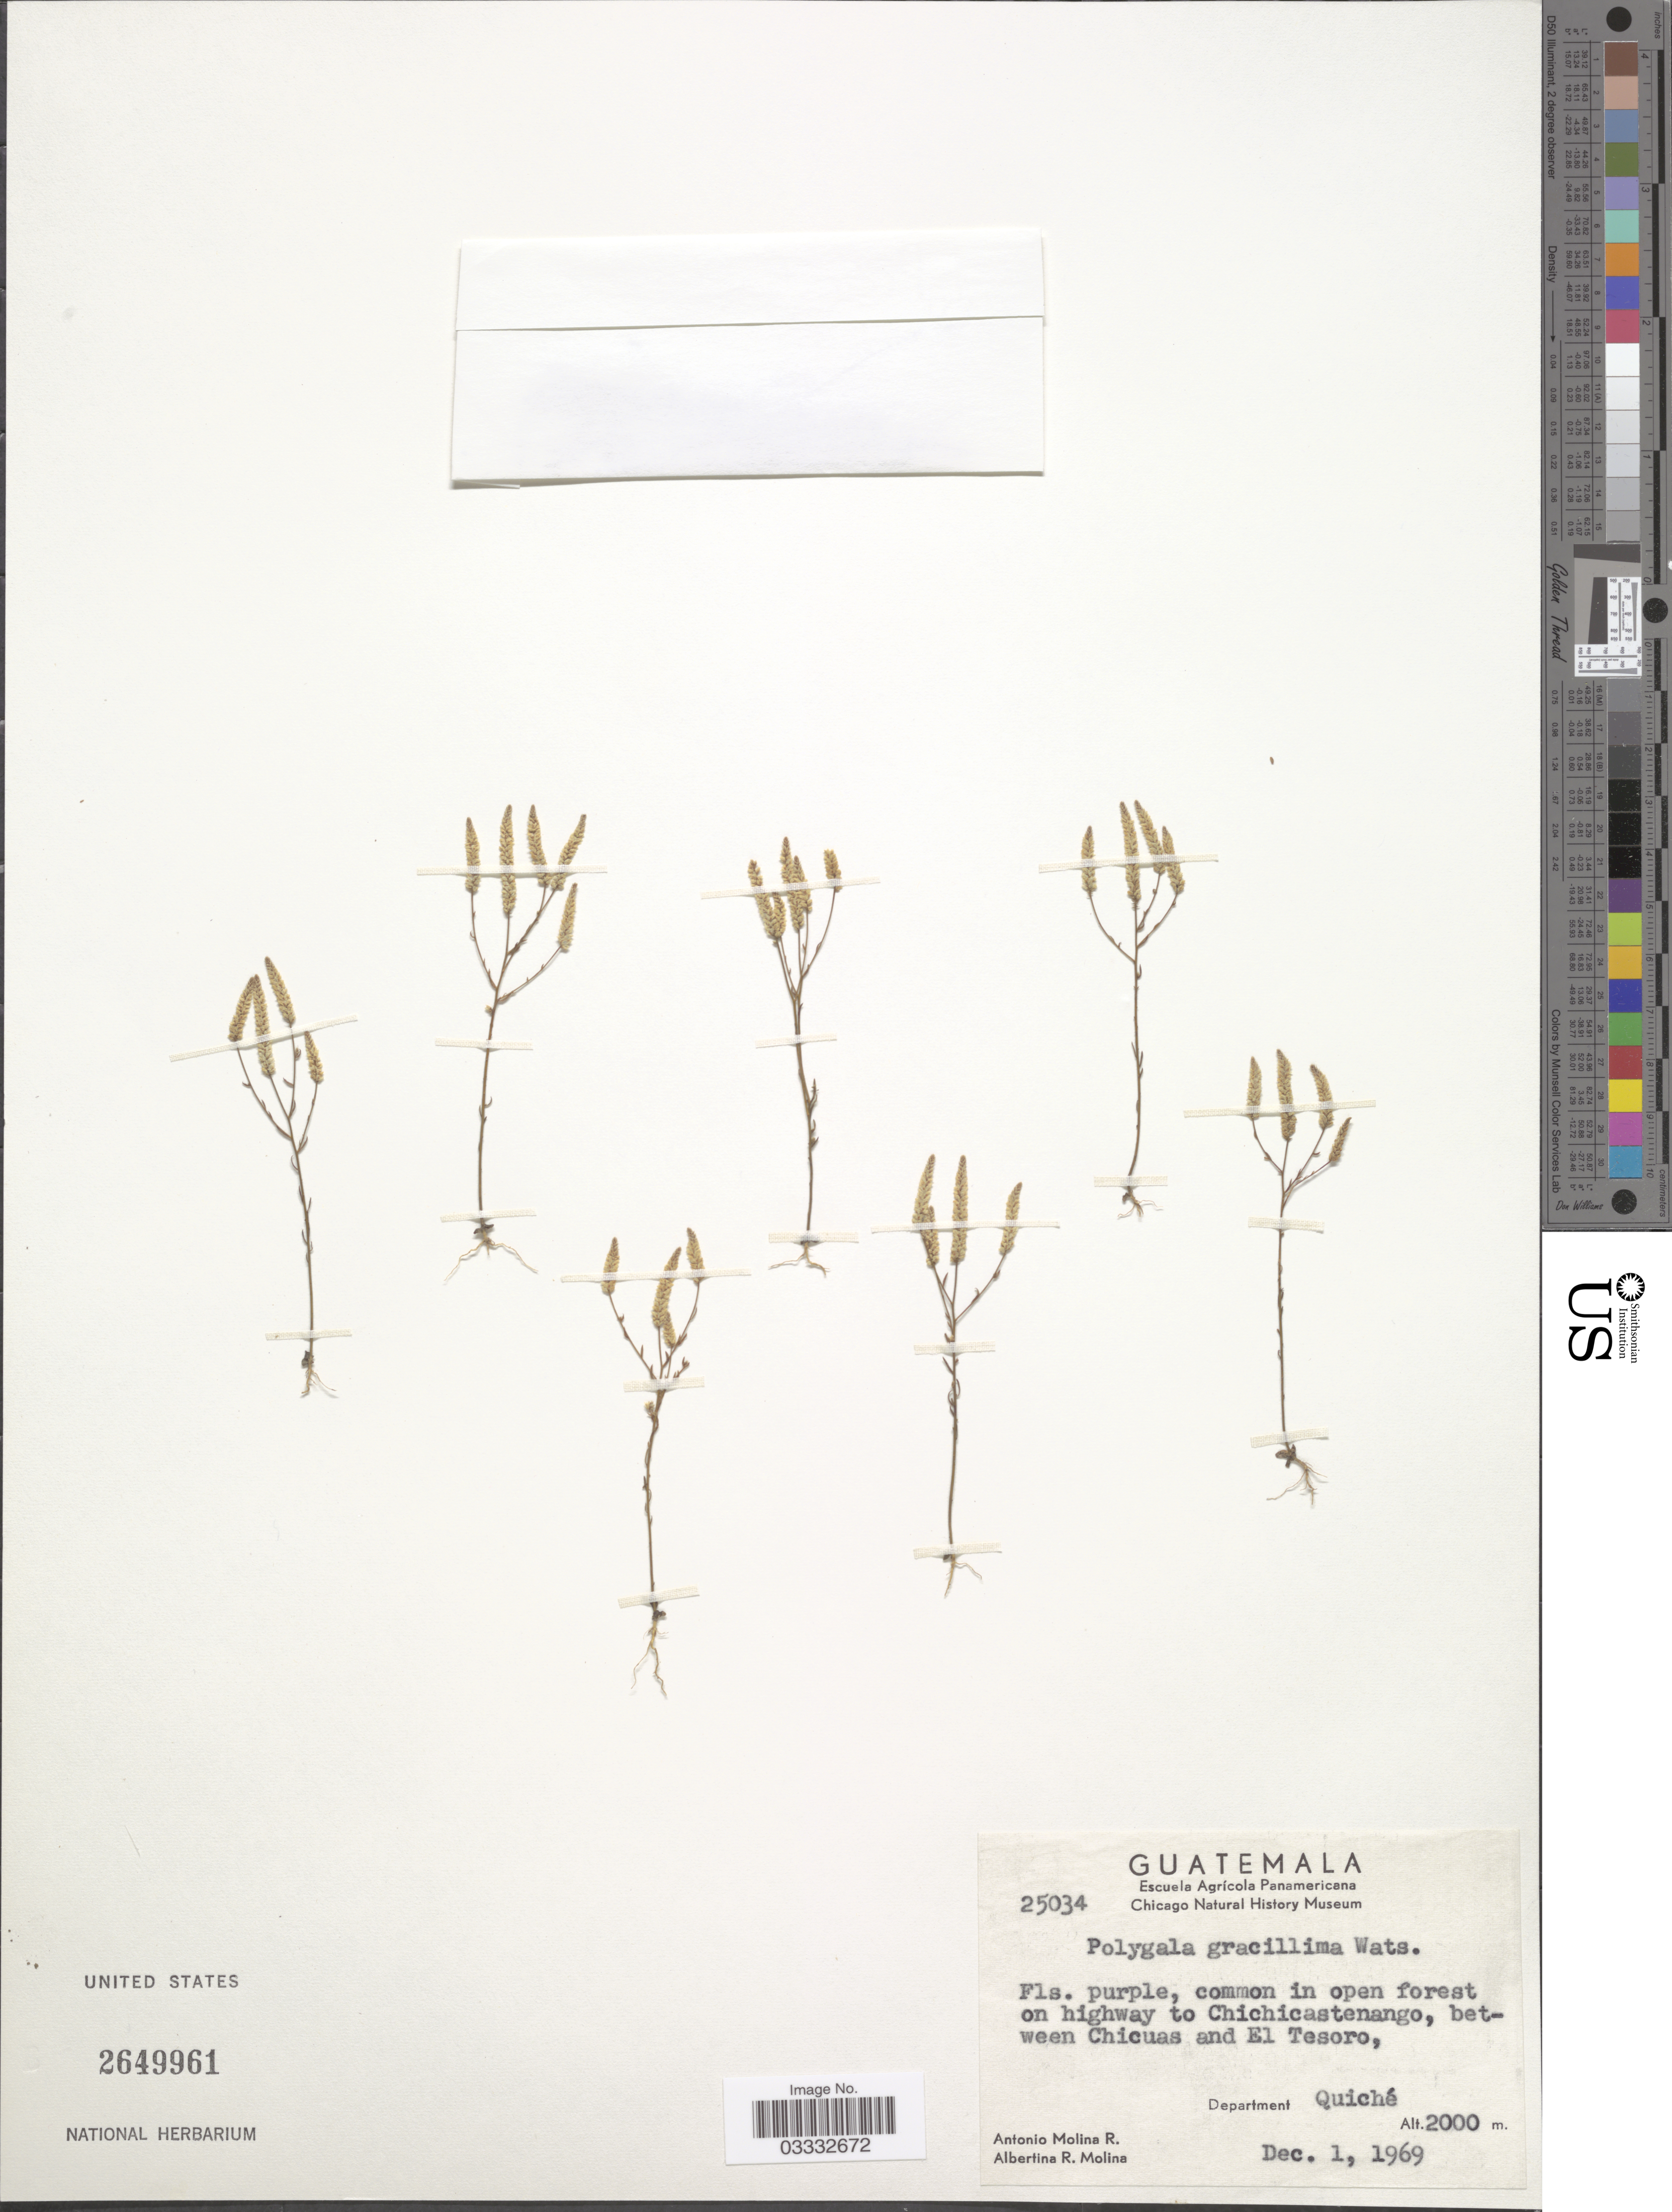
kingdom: Plantae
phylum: Tracheophyta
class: Magnoliopsida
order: Fabales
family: Polygalaceae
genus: Polygala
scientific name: Polygala gracillima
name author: S. Watson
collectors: A. Molina R. & A. R. Molina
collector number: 25034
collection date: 1969-12-01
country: Guatemala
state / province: El Quiché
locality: On highway to Chichicastenango, between Chicuas and El Tesoro, Department Quiché.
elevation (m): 2000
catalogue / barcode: US 2649961